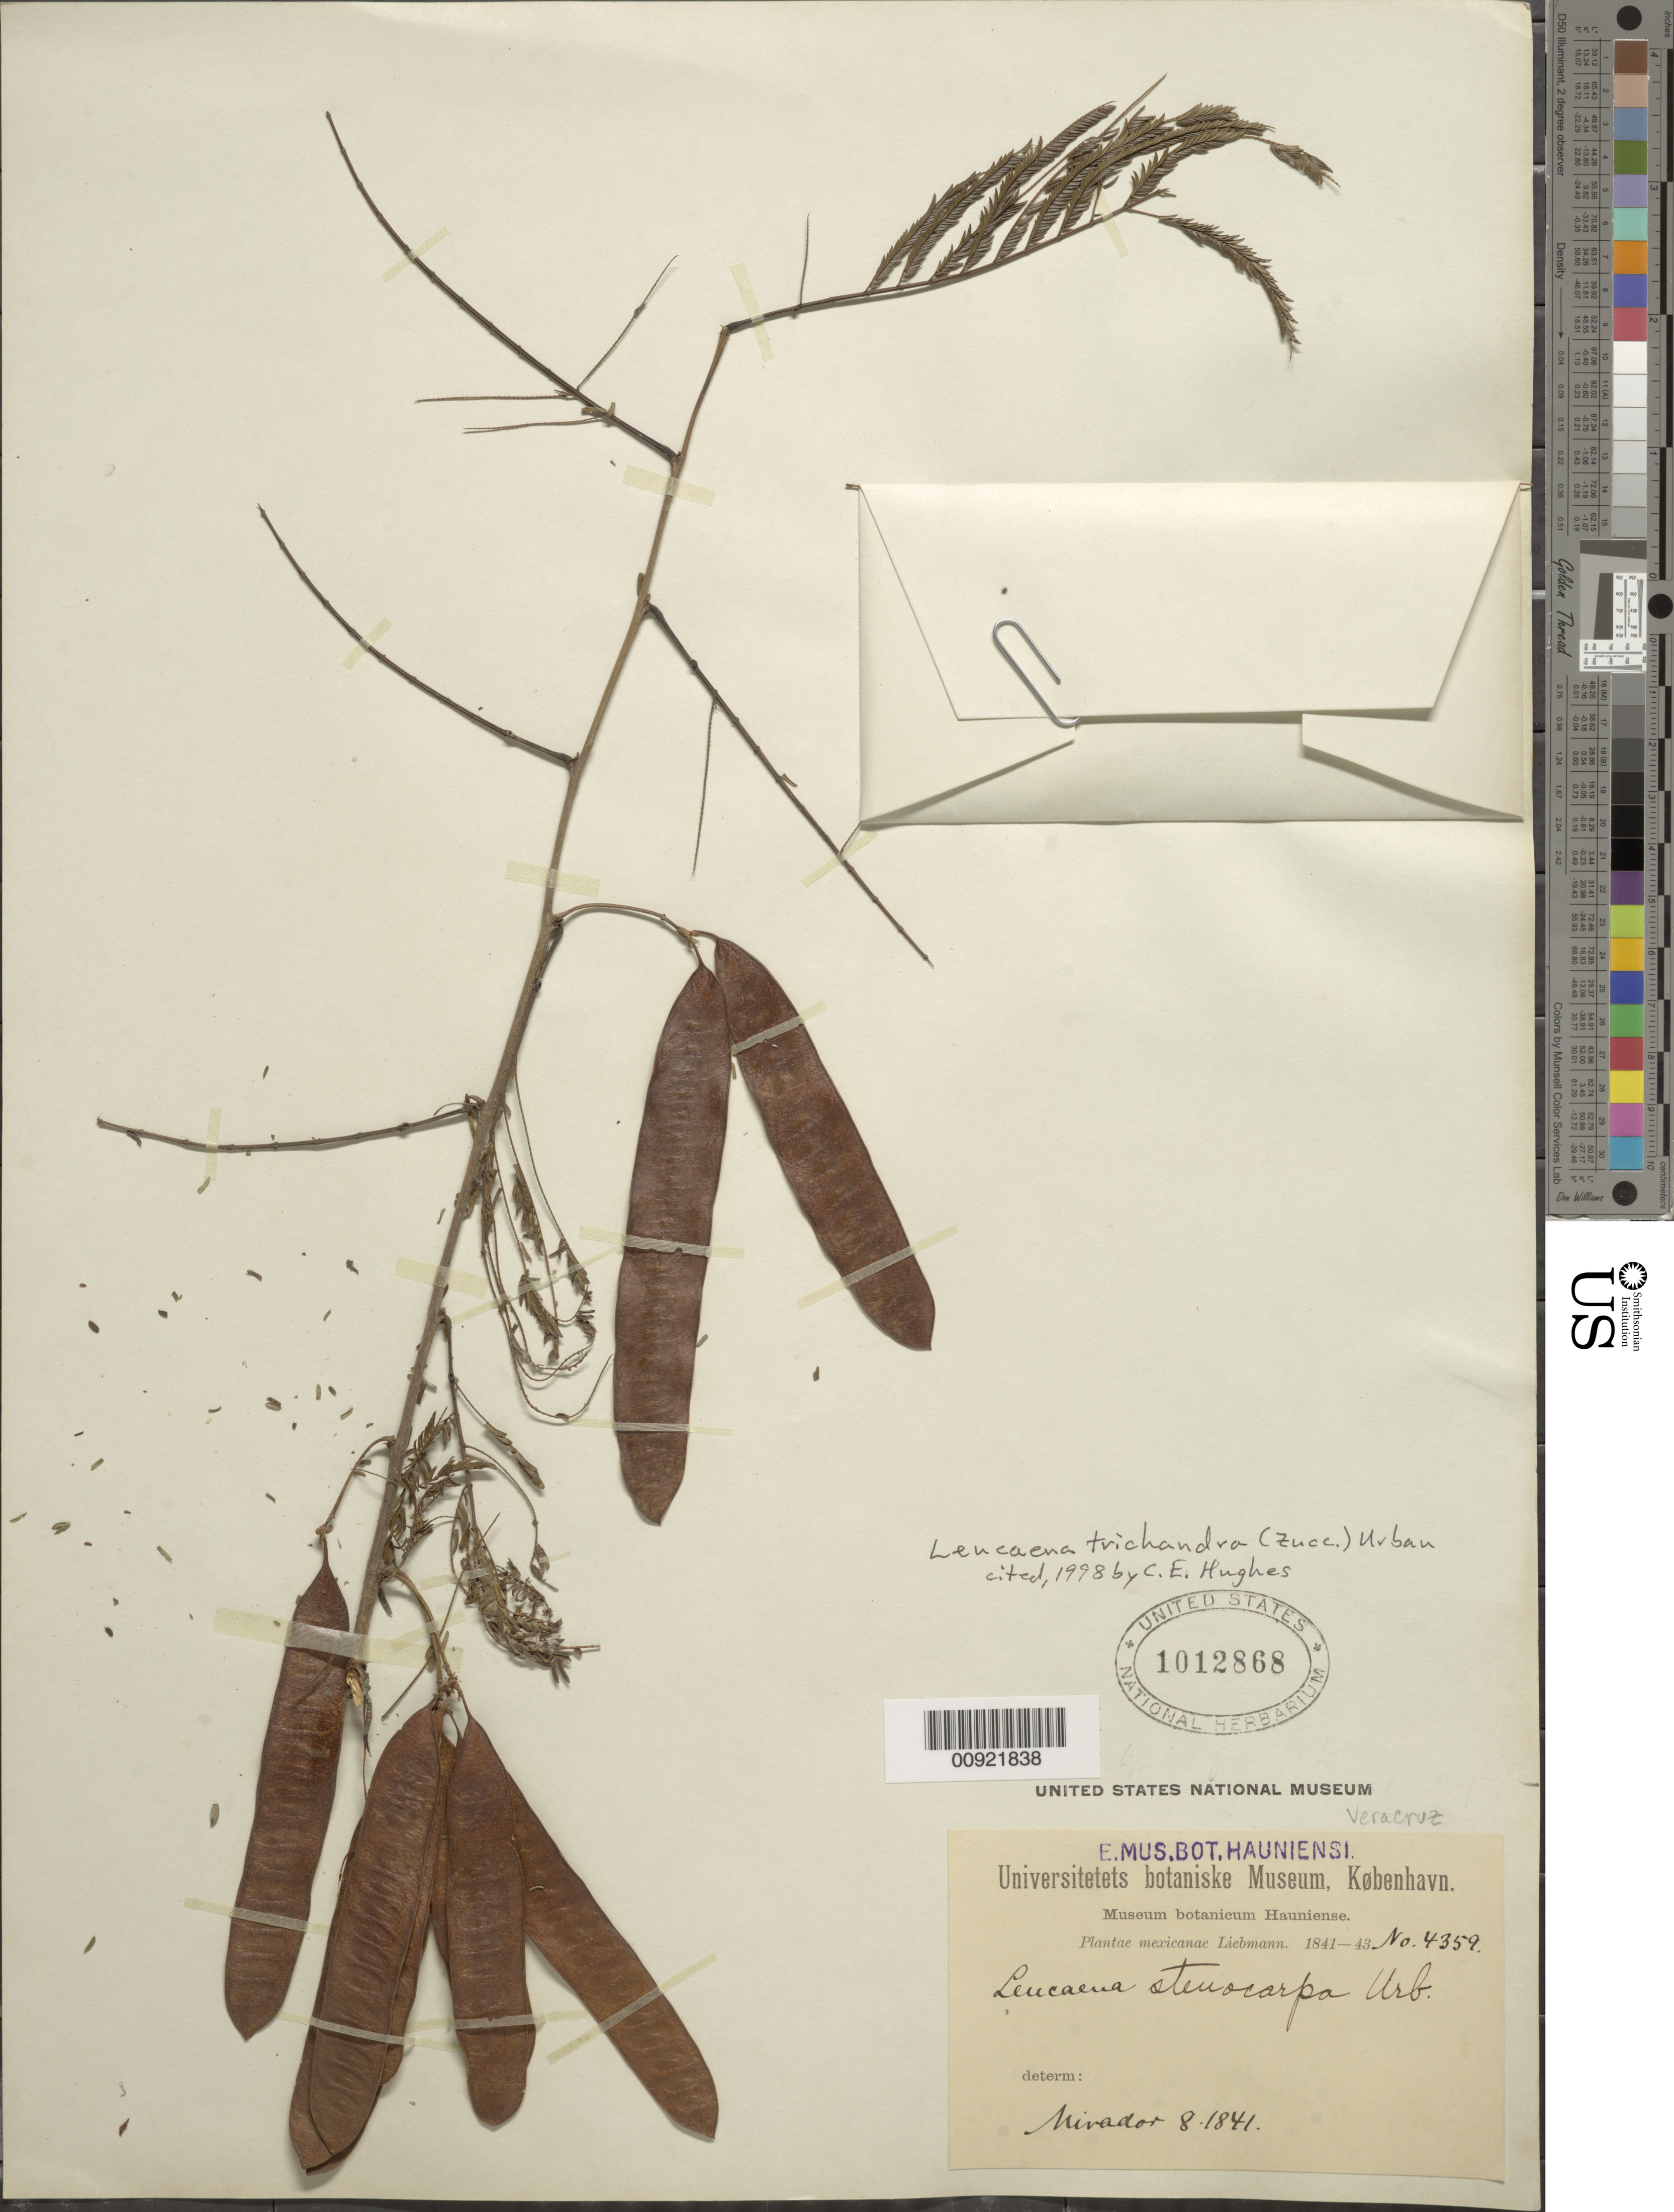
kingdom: Plantae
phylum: Tracheophyta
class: Magnoliopsida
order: Fabales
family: Fabaceae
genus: Leucaena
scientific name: Leucaena trichandra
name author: (Zucc.) Urb.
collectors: F. M. Liebmann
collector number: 4359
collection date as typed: Aug 1841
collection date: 1841-08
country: Mexico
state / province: Veracruz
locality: Mirador.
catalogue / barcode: US 1012868